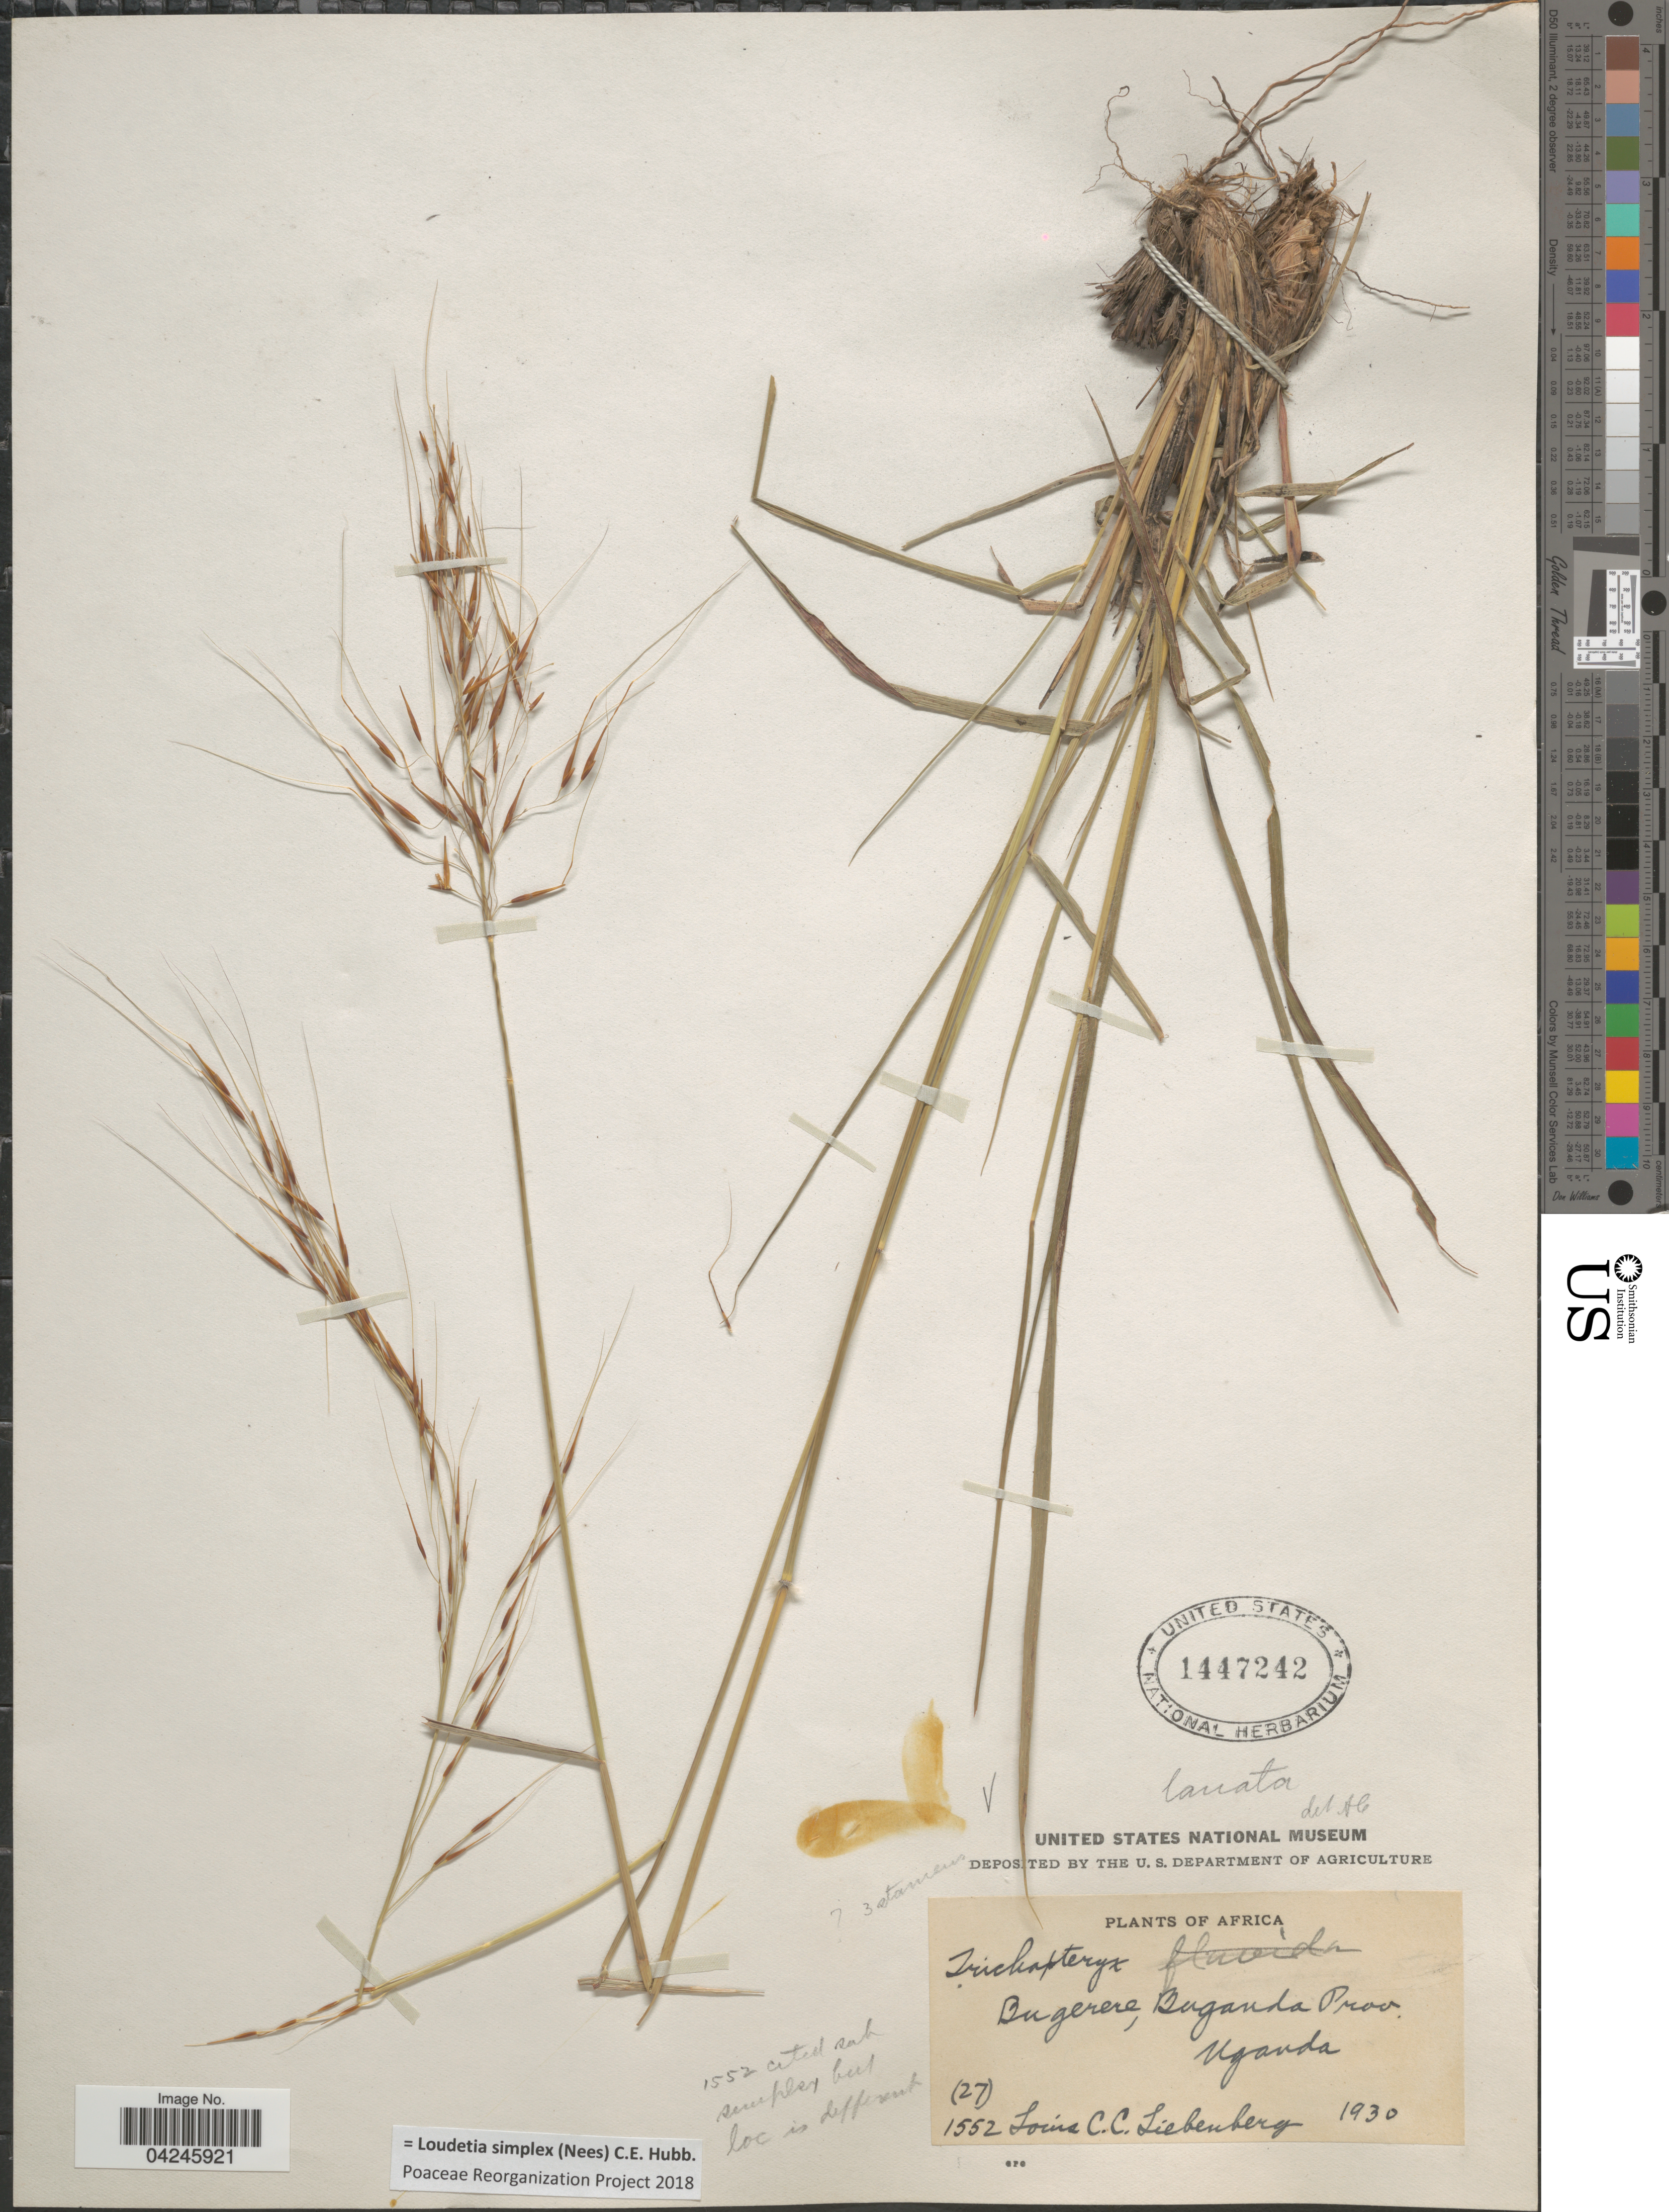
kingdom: Plantae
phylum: Tracheophyta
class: Liliopsida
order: Poales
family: Poaceae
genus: Loudetia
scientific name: Loudetia simplex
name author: (Nees) C.E. Hubb.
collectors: L. Liebenberg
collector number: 1552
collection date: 1930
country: Uganda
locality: Bugerere, Buganda Prov.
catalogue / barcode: US 1447242